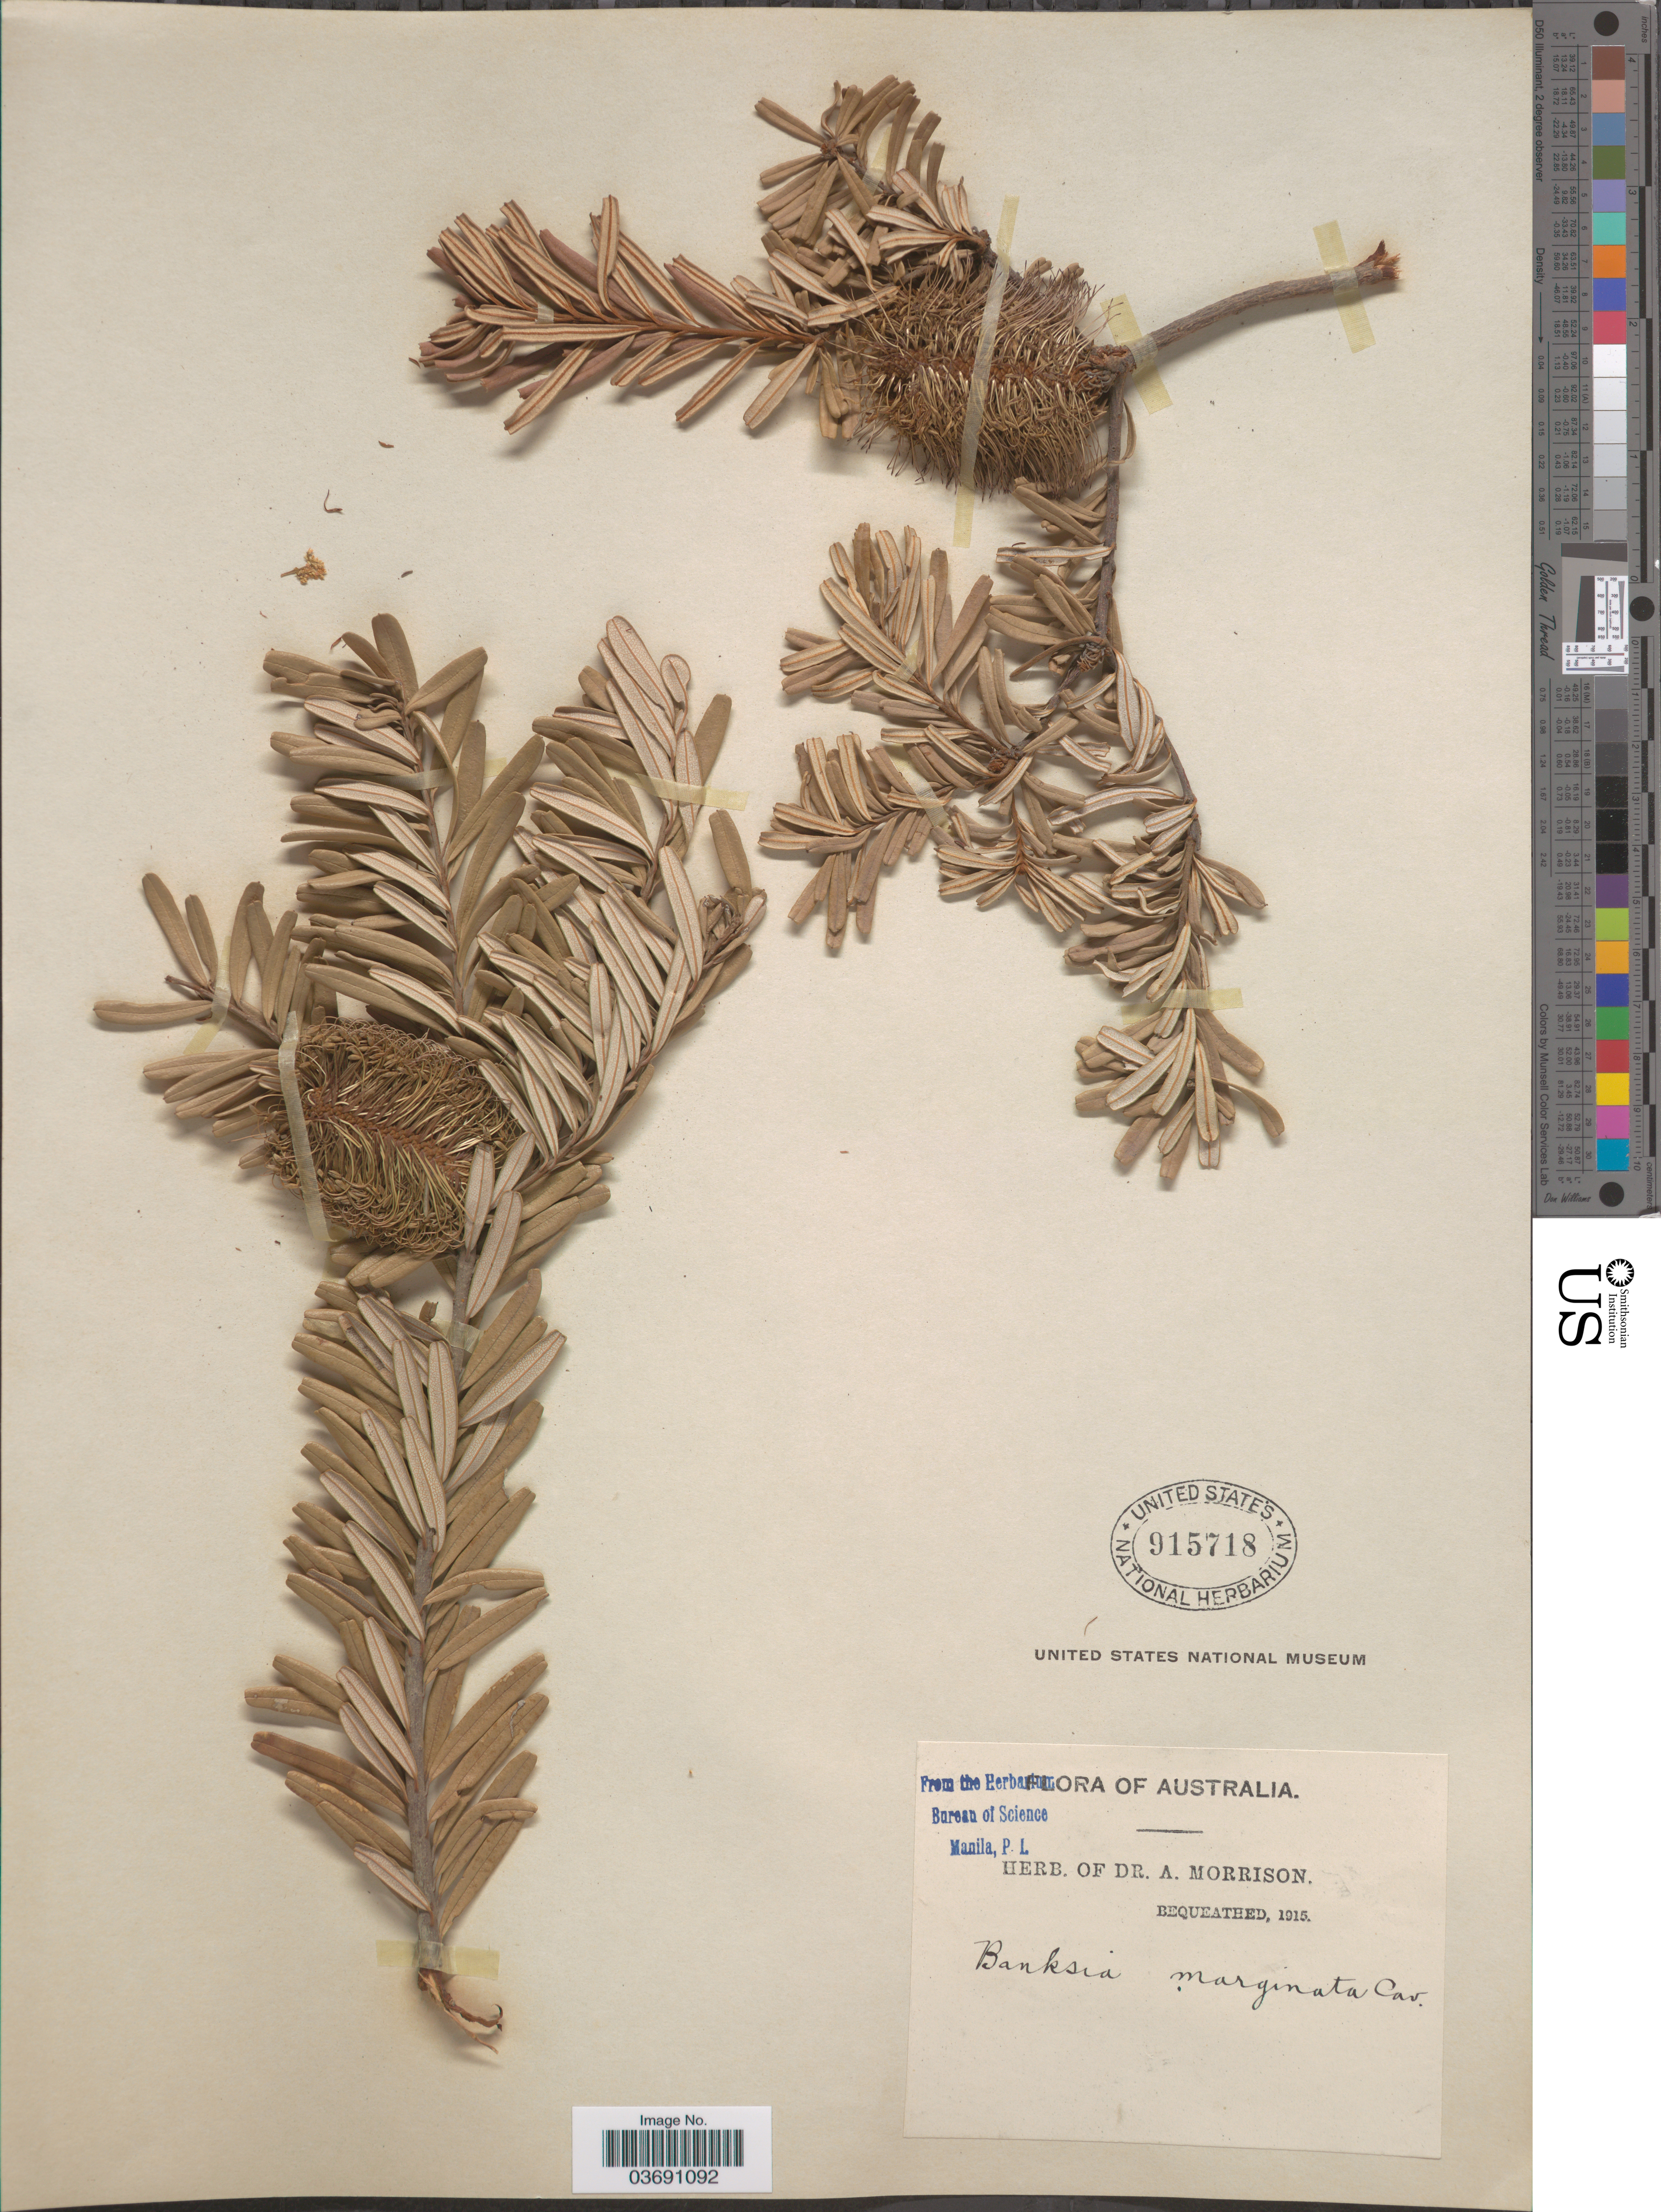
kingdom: Plantae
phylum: Tracheophyta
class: Magnoliopsida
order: Proteales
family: Proteaceae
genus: Banksia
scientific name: Banksia marginata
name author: Cav.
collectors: A. Morrison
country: Australia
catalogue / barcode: US 915718